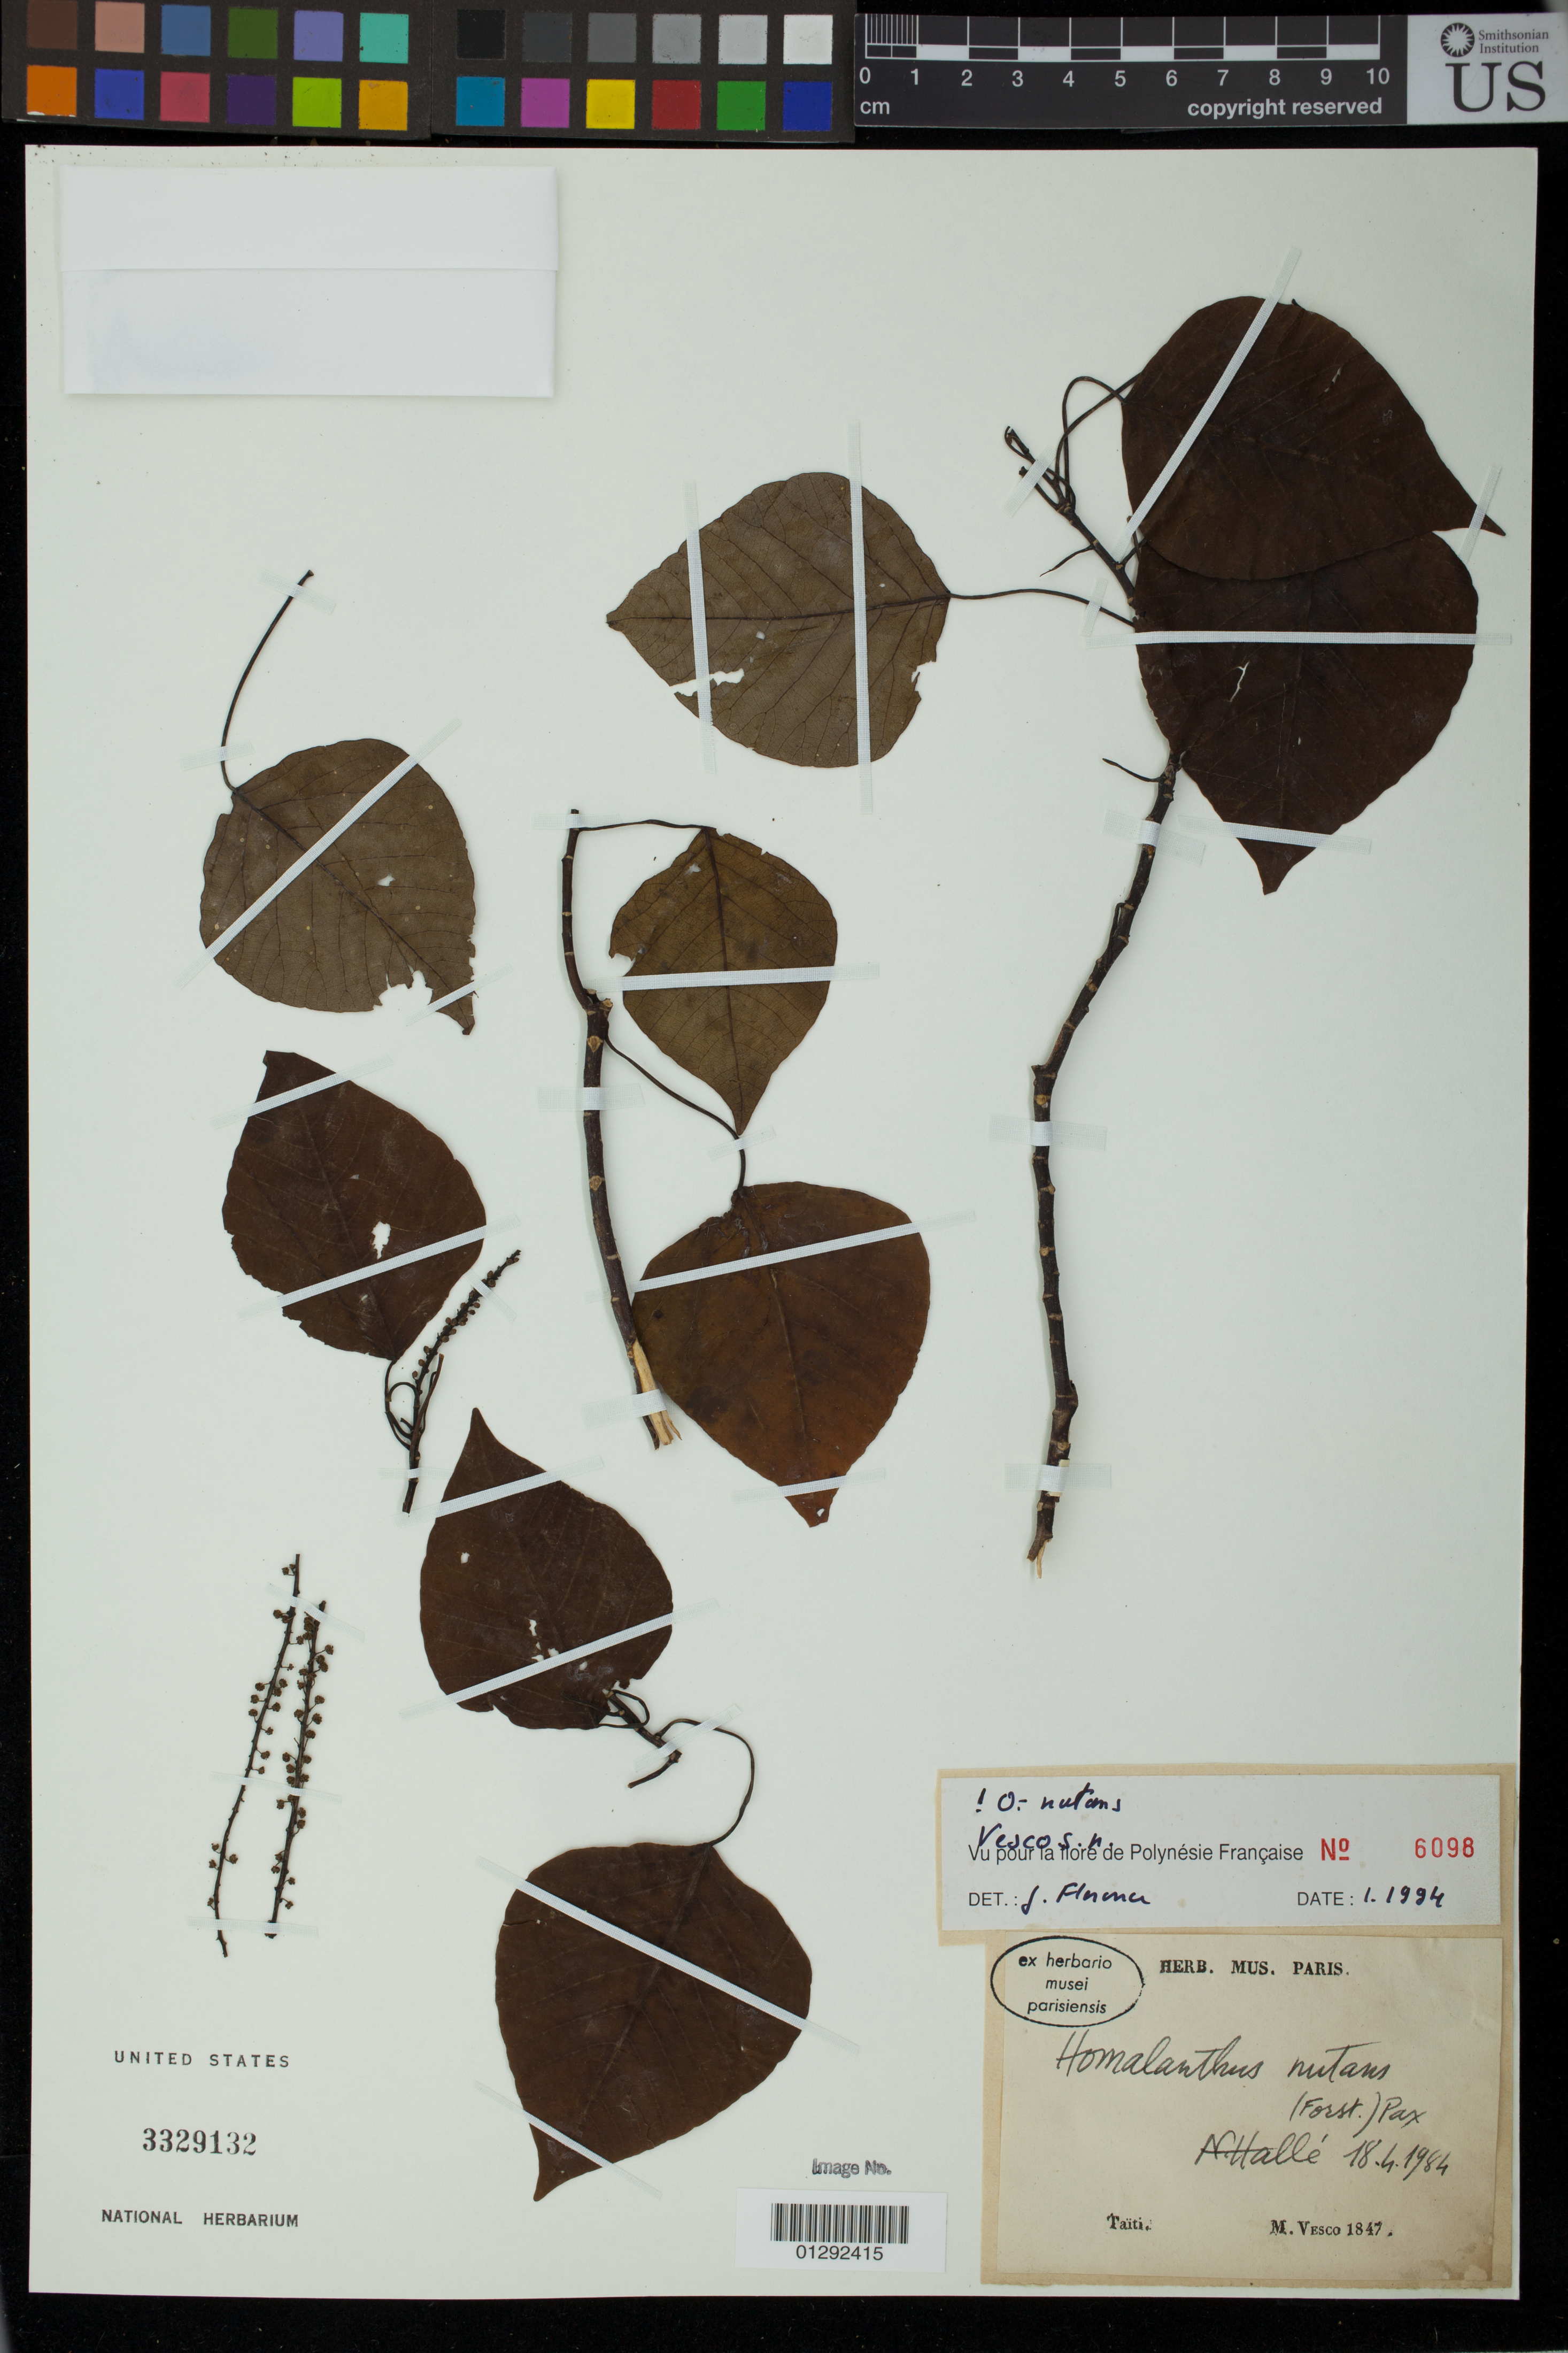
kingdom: Plantae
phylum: Tracheophyta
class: Magnoliopsida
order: Malpighiales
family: Euphorbiaceae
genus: Homalanthus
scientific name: Homalanthus nutans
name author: (G. Forst.) Guill.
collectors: M. Vesco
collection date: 1847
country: French Polynesia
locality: Tahiti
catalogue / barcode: US 3329132